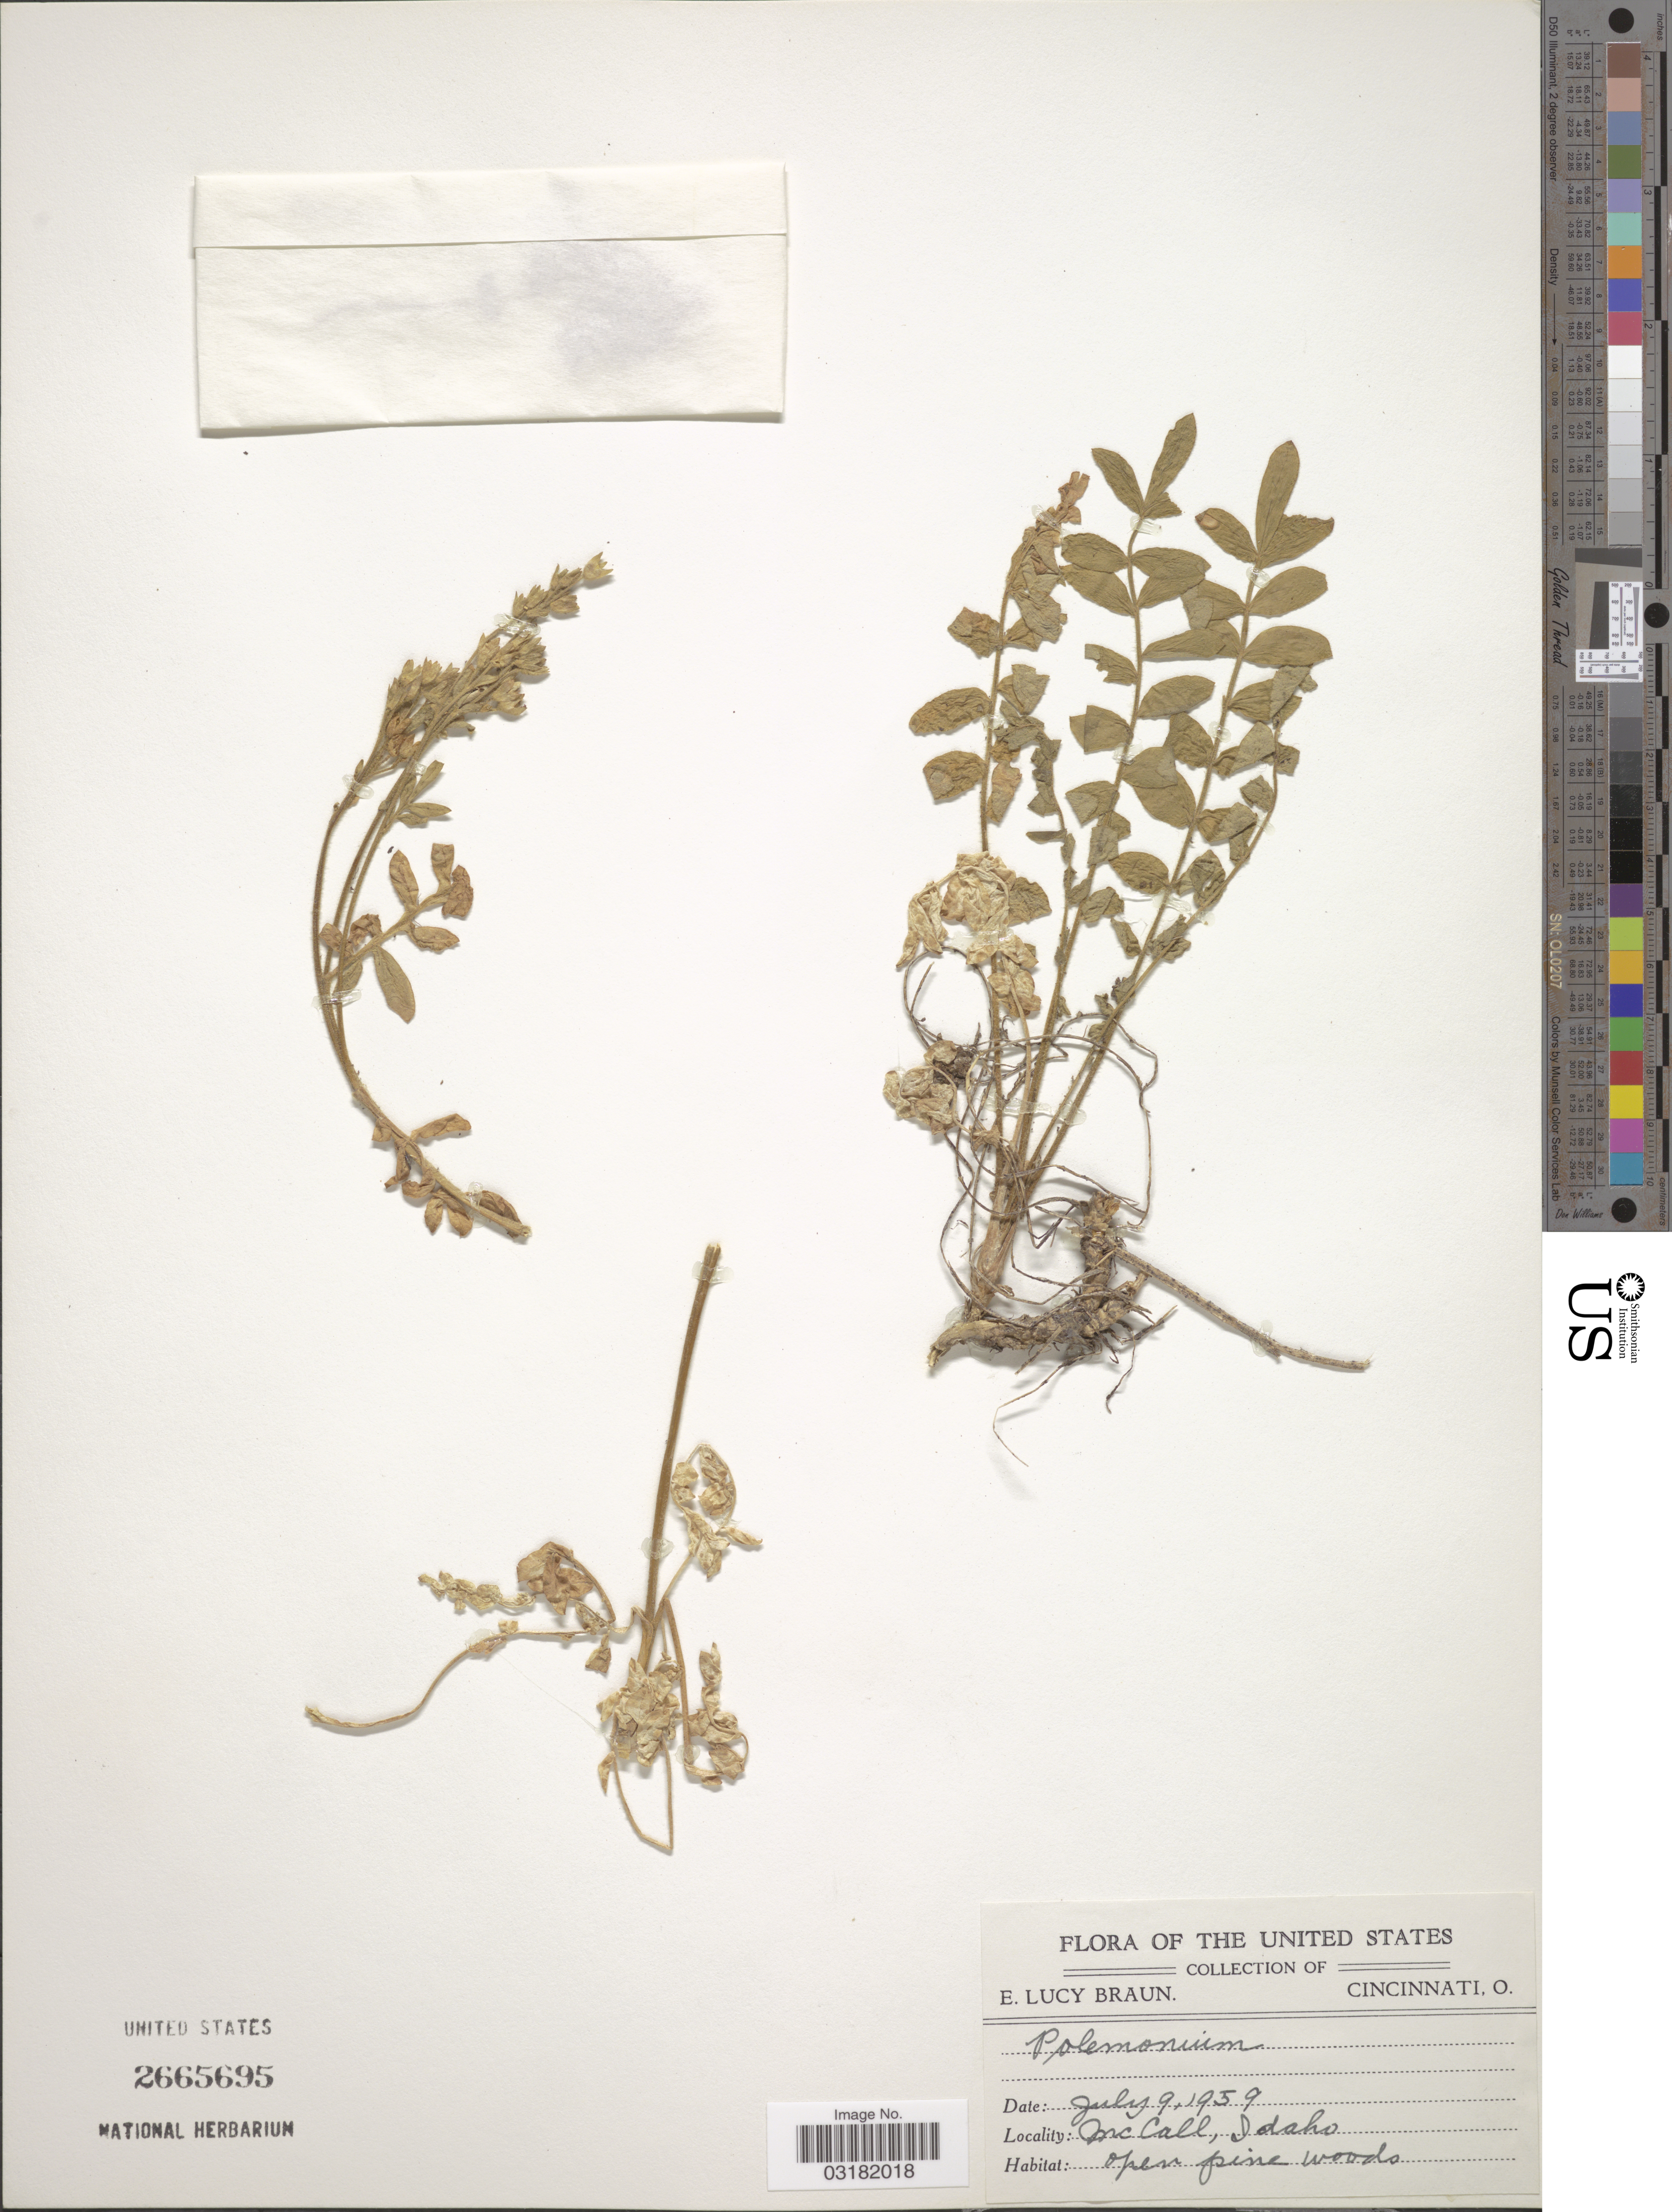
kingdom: Plantae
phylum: Tracheophyta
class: Magnoliopsida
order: Ericales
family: Polemoniaceae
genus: Polemonium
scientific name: Polemonium sp.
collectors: E. L. Braun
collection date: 1959-07-09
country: United States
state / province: Idaho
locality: McCall, Idaho.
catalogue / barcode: US 2665695